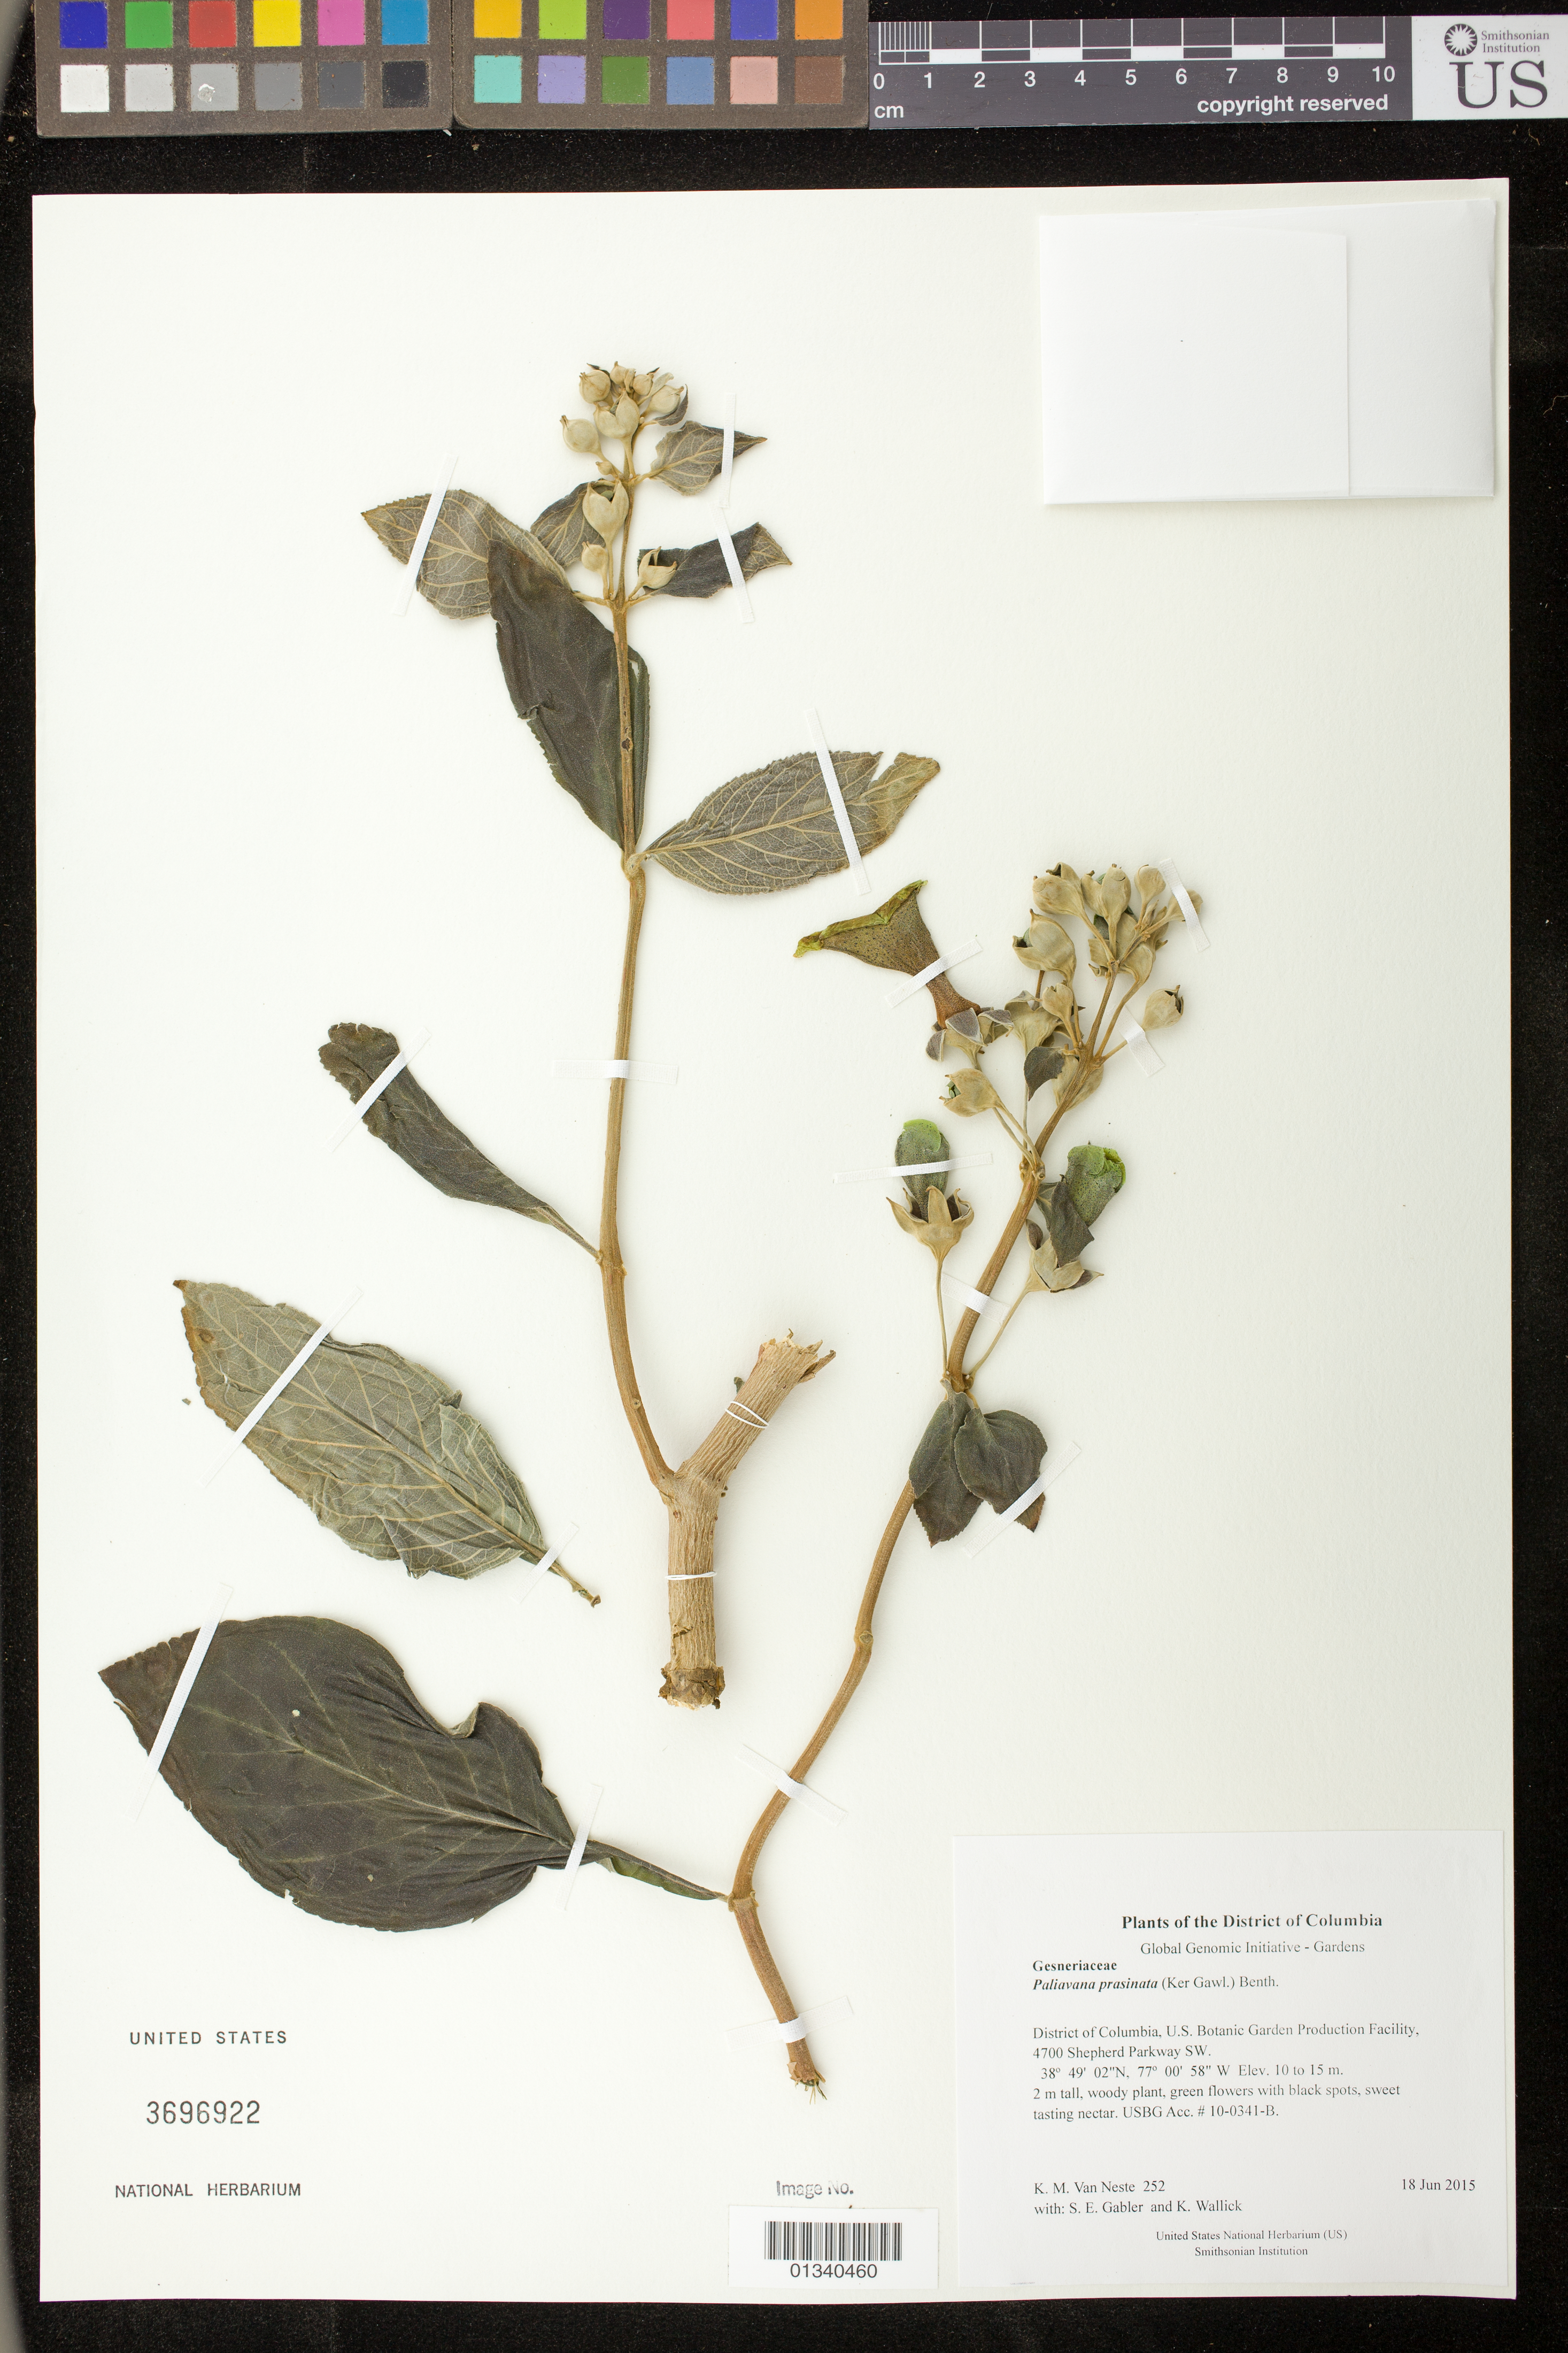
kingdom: Plantae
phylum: Tracheophyta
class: Magnoliopsida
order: Lamiales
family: Gesneriaceae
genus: Paliavana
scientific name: Paliavana prasinata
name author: (Ker Gawl.) Benth.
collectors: K. M. Van Neste, S. E. Gabler & K. Wallick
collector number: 252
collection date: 2015-06-18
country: United States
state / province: District of Columbia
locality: U.S. Botanic Garden Production Facility, 4700 Shepherd Parkway SW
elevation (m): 10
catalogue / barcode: US 3696922